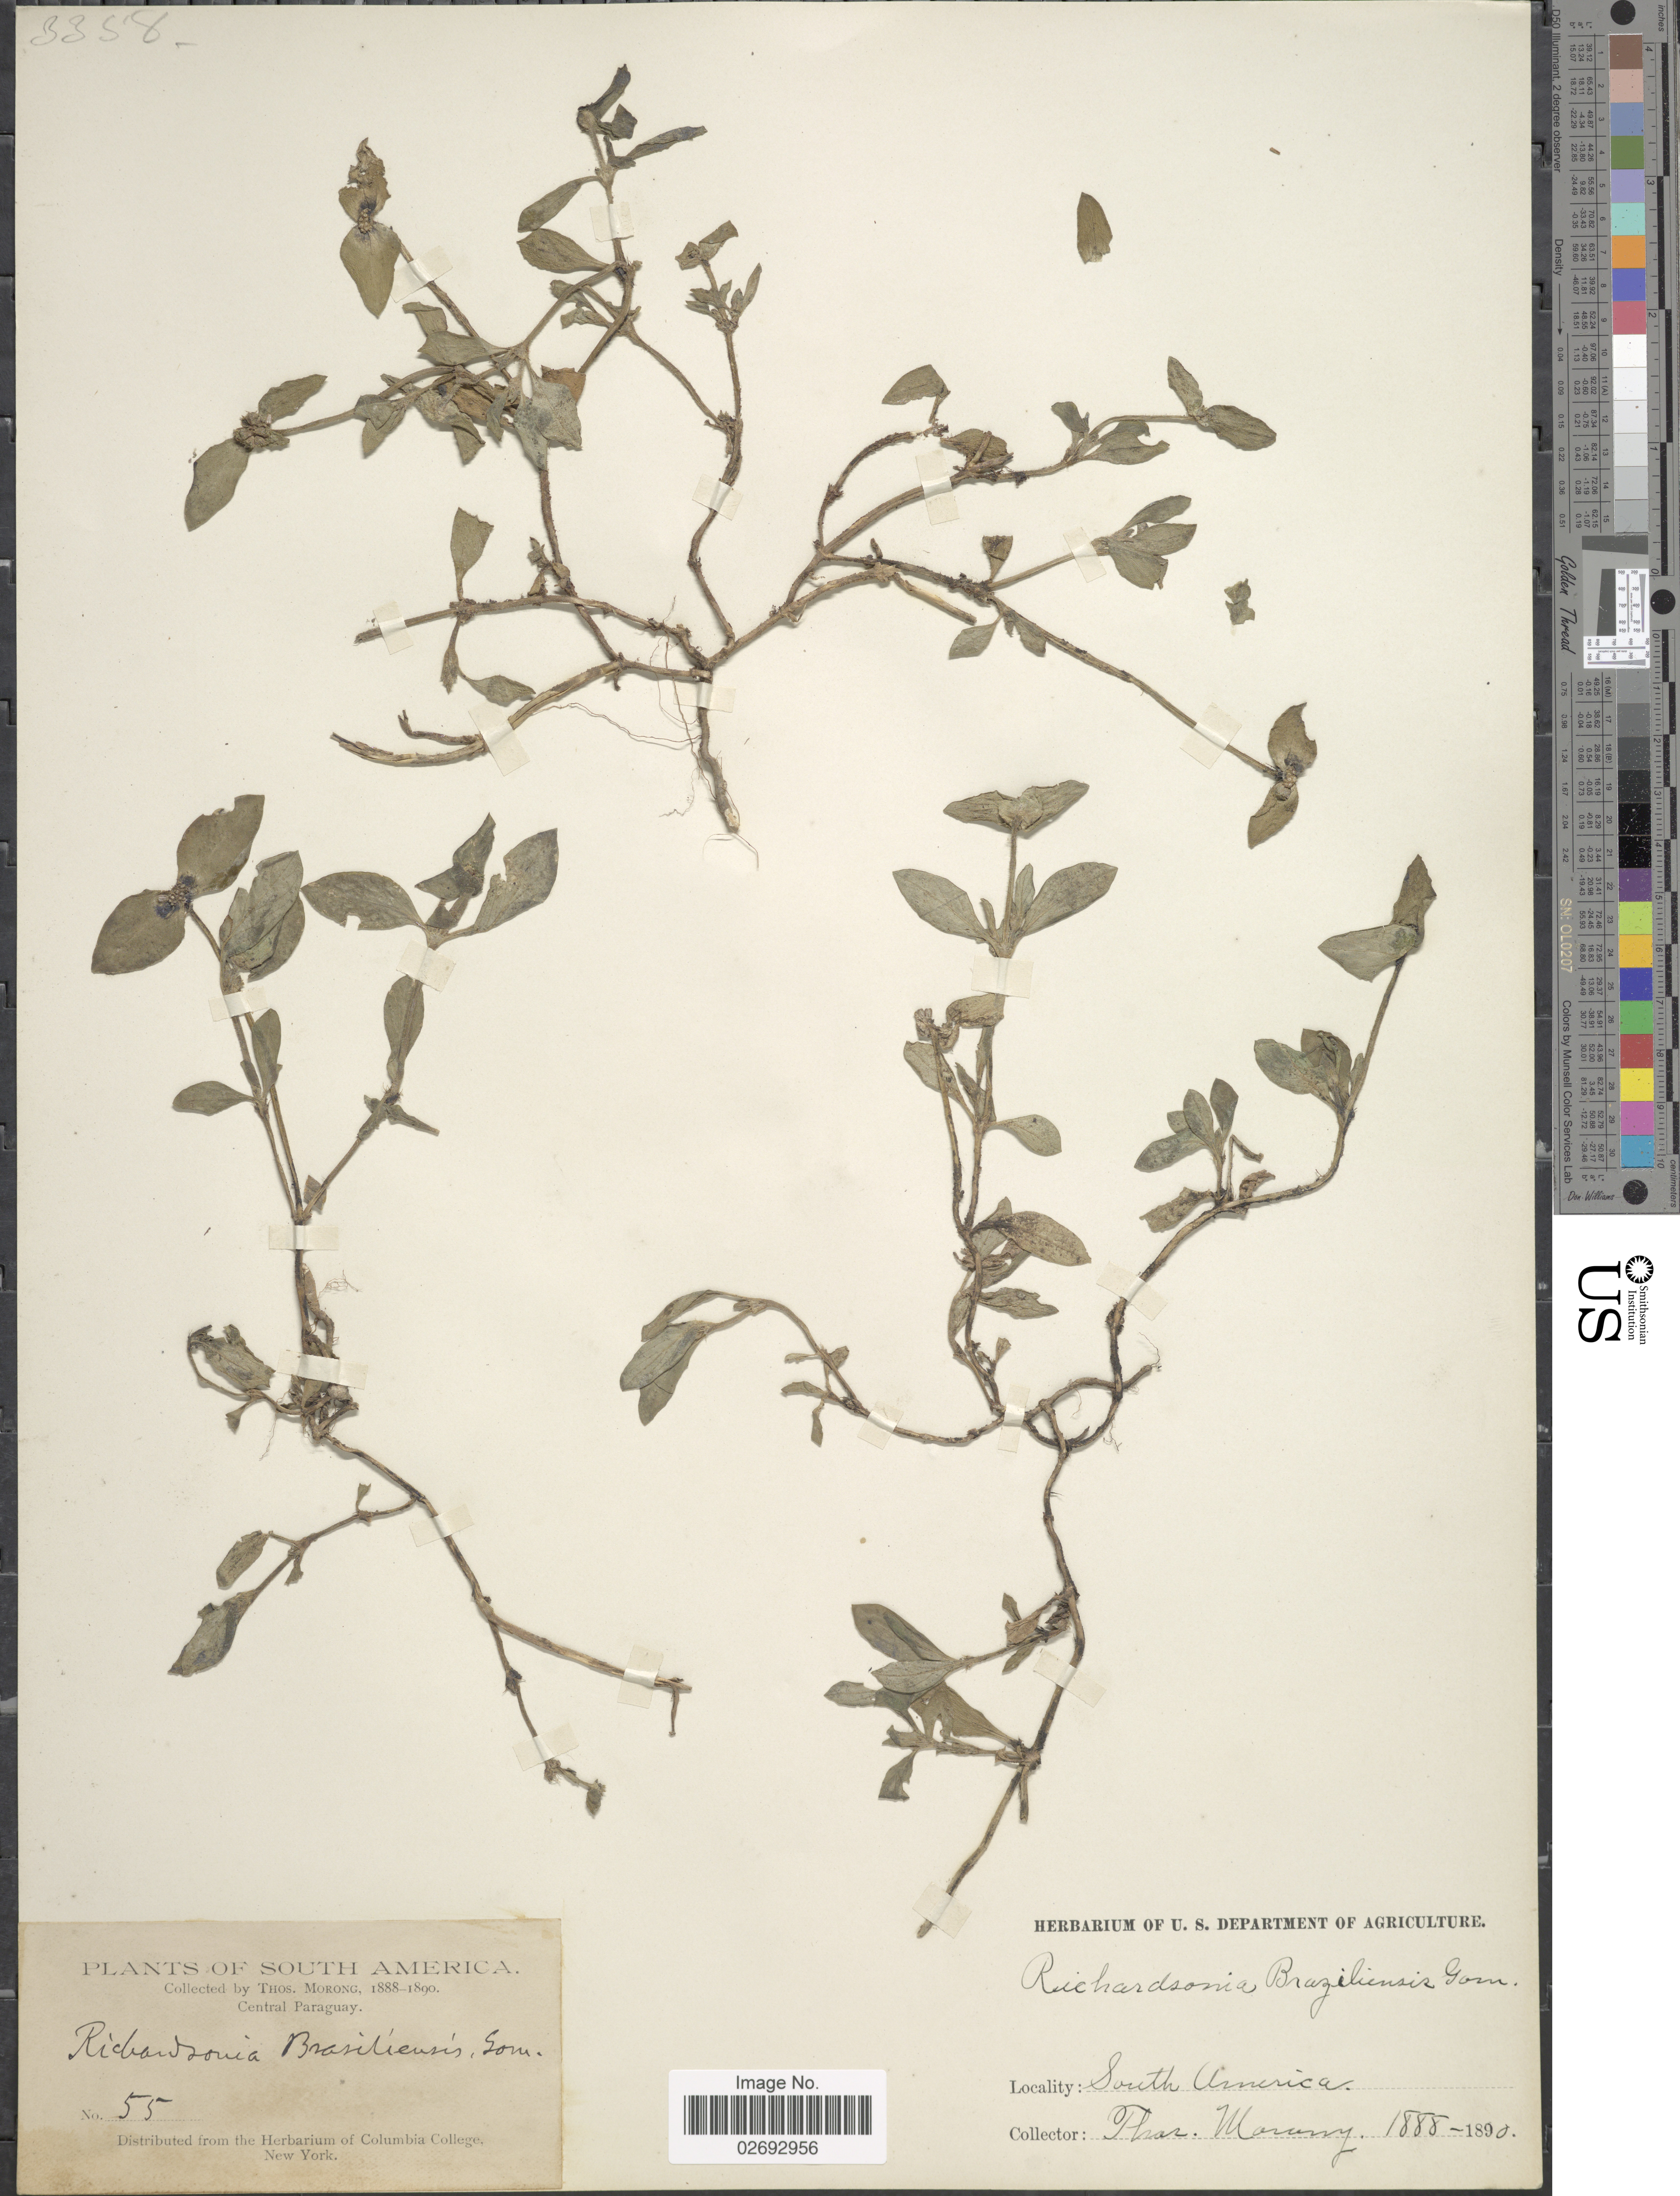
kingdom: Plantae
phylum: Tracheophyta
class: Magnoliopsida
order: Gentianales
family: Rubiaceae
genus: Richardia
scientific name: Richardia brasiliensis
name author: Gomes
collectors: ex herb. T. Morong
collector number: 55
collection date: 1888/1890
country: Paraguay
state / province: Central